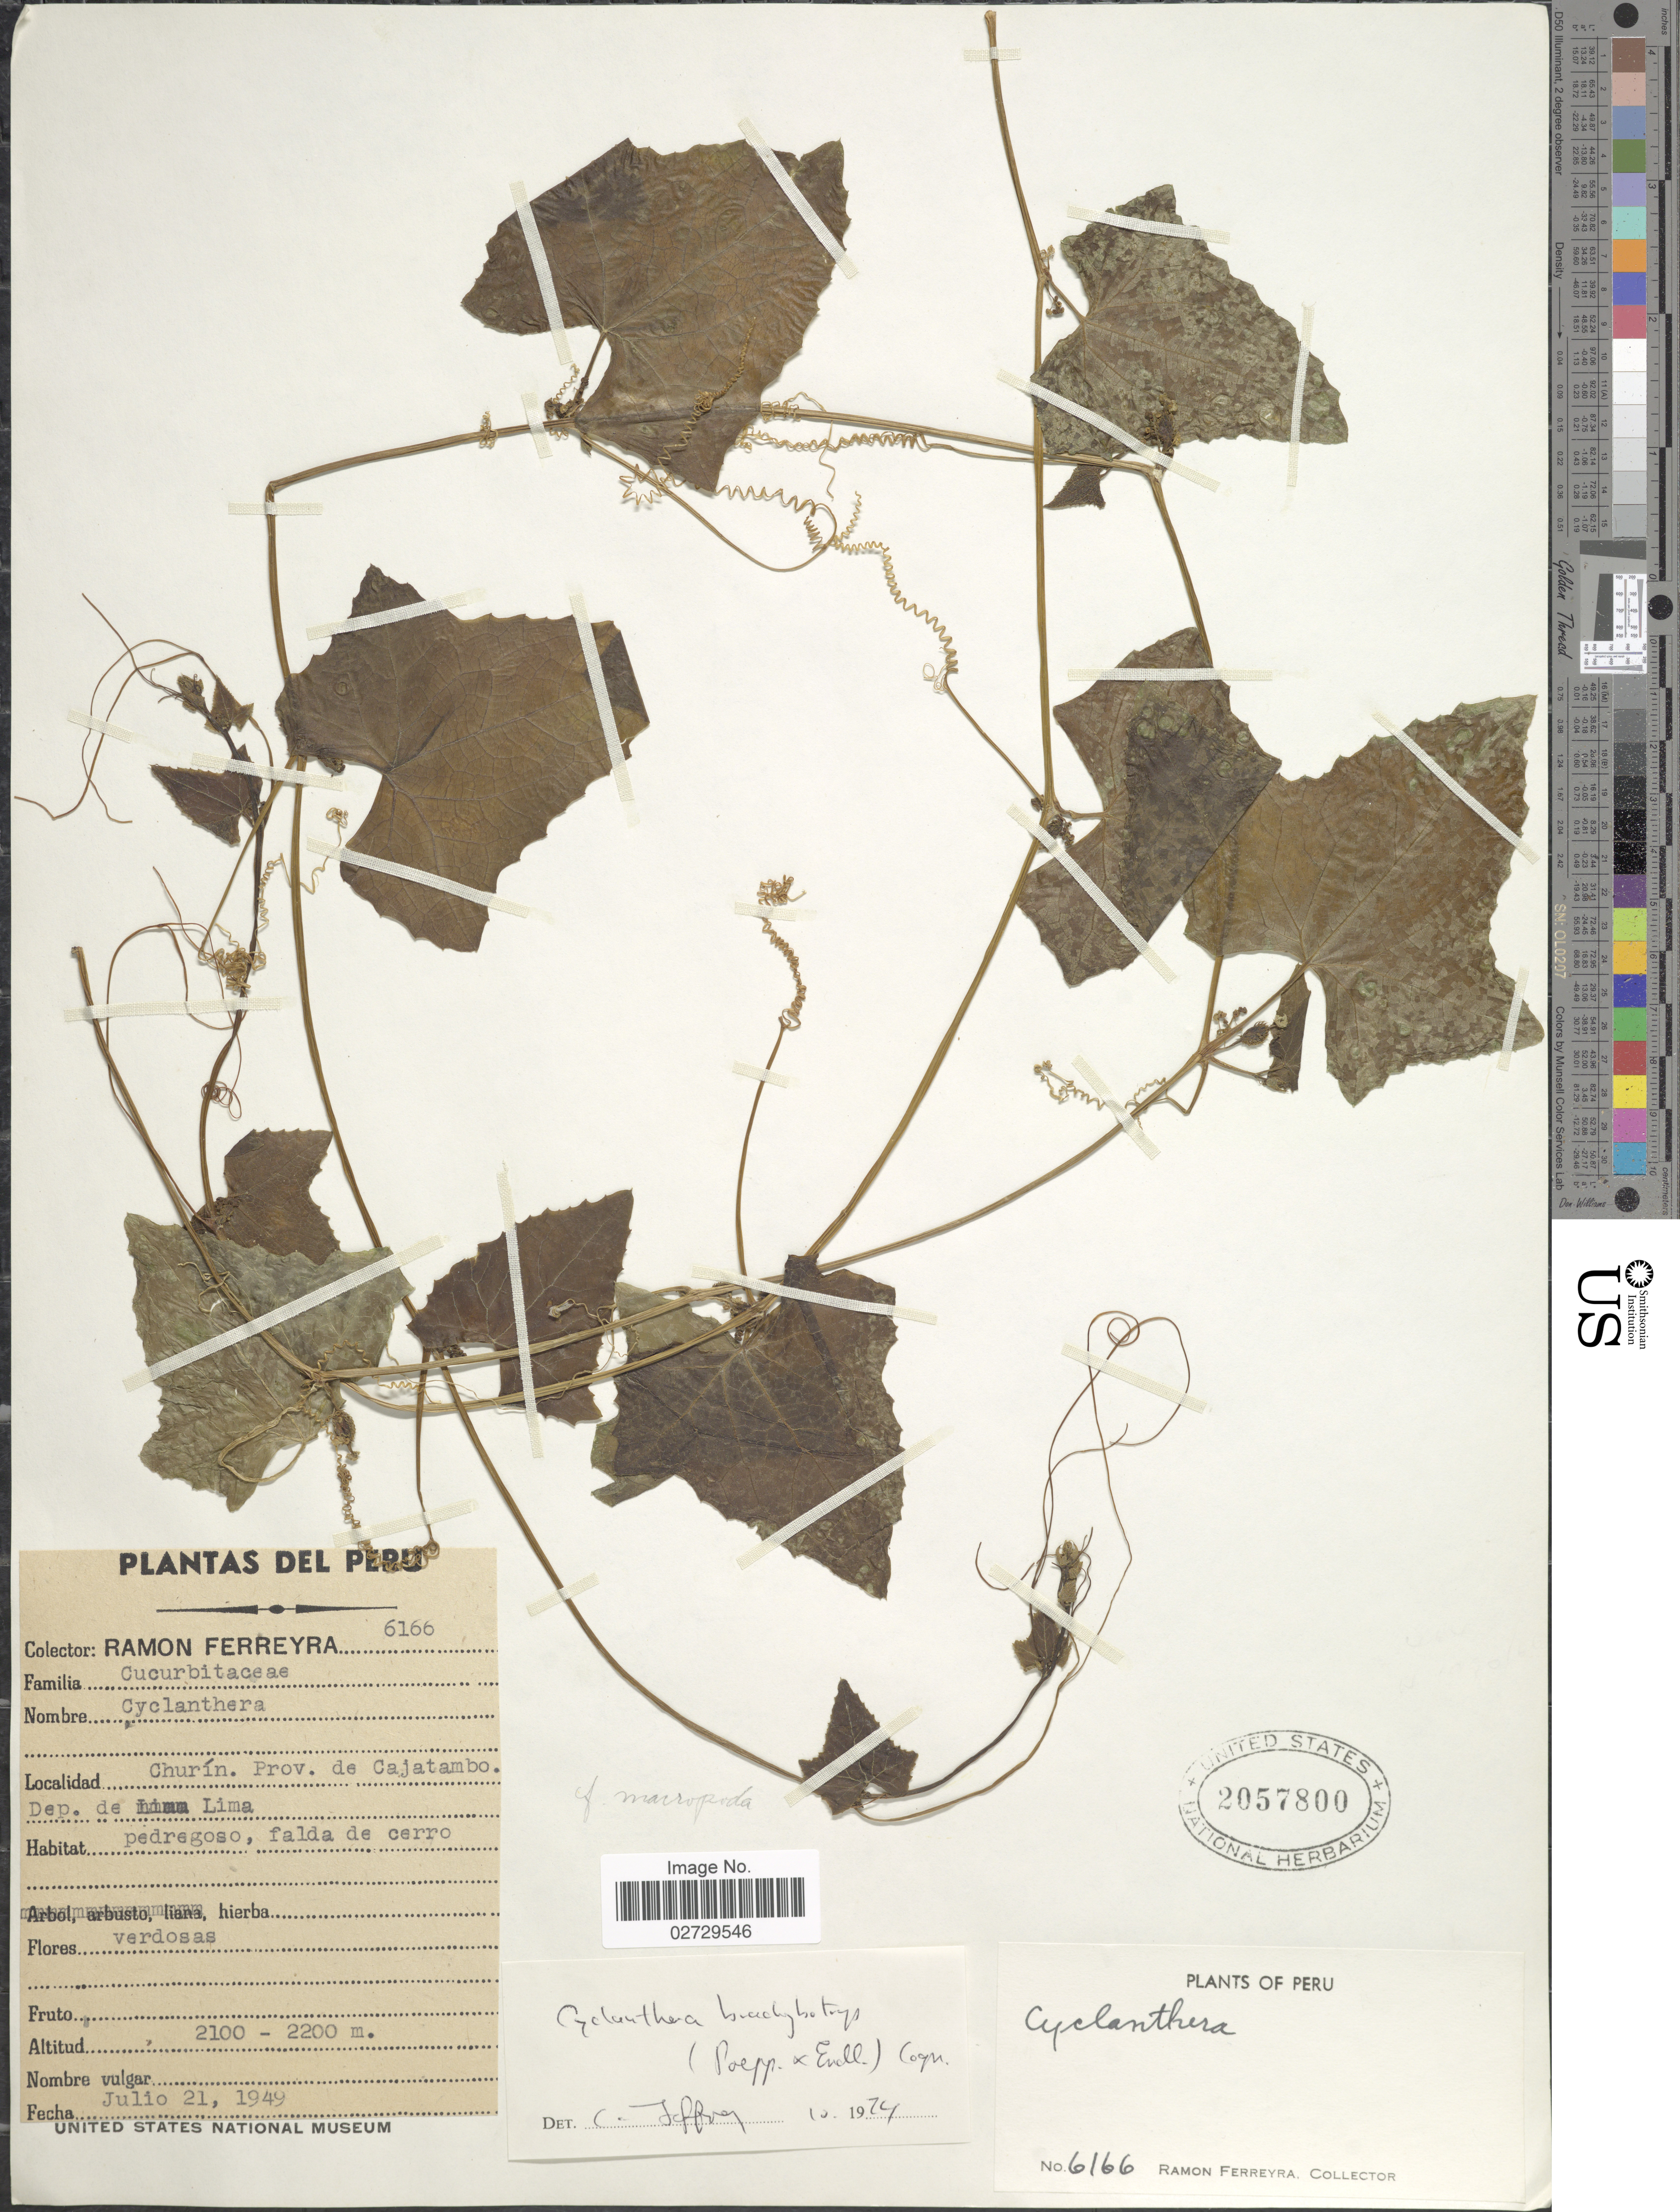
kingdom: Plantae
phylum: Tracheophyta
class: Magnoliopsida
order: Cucurbitales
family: Cucurbitaceae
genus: Cyclanthera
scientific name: Cyclanthera brachybotrys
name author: (Poepp. & Endl.) Cogn.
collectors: R. A. Ferreyra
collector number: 6166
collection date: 1949-07-21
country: Peru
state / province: Lima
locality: Churin. Prov. de Cajatambo. Dep. de Lima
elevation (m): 2100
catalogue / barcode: US 2057800